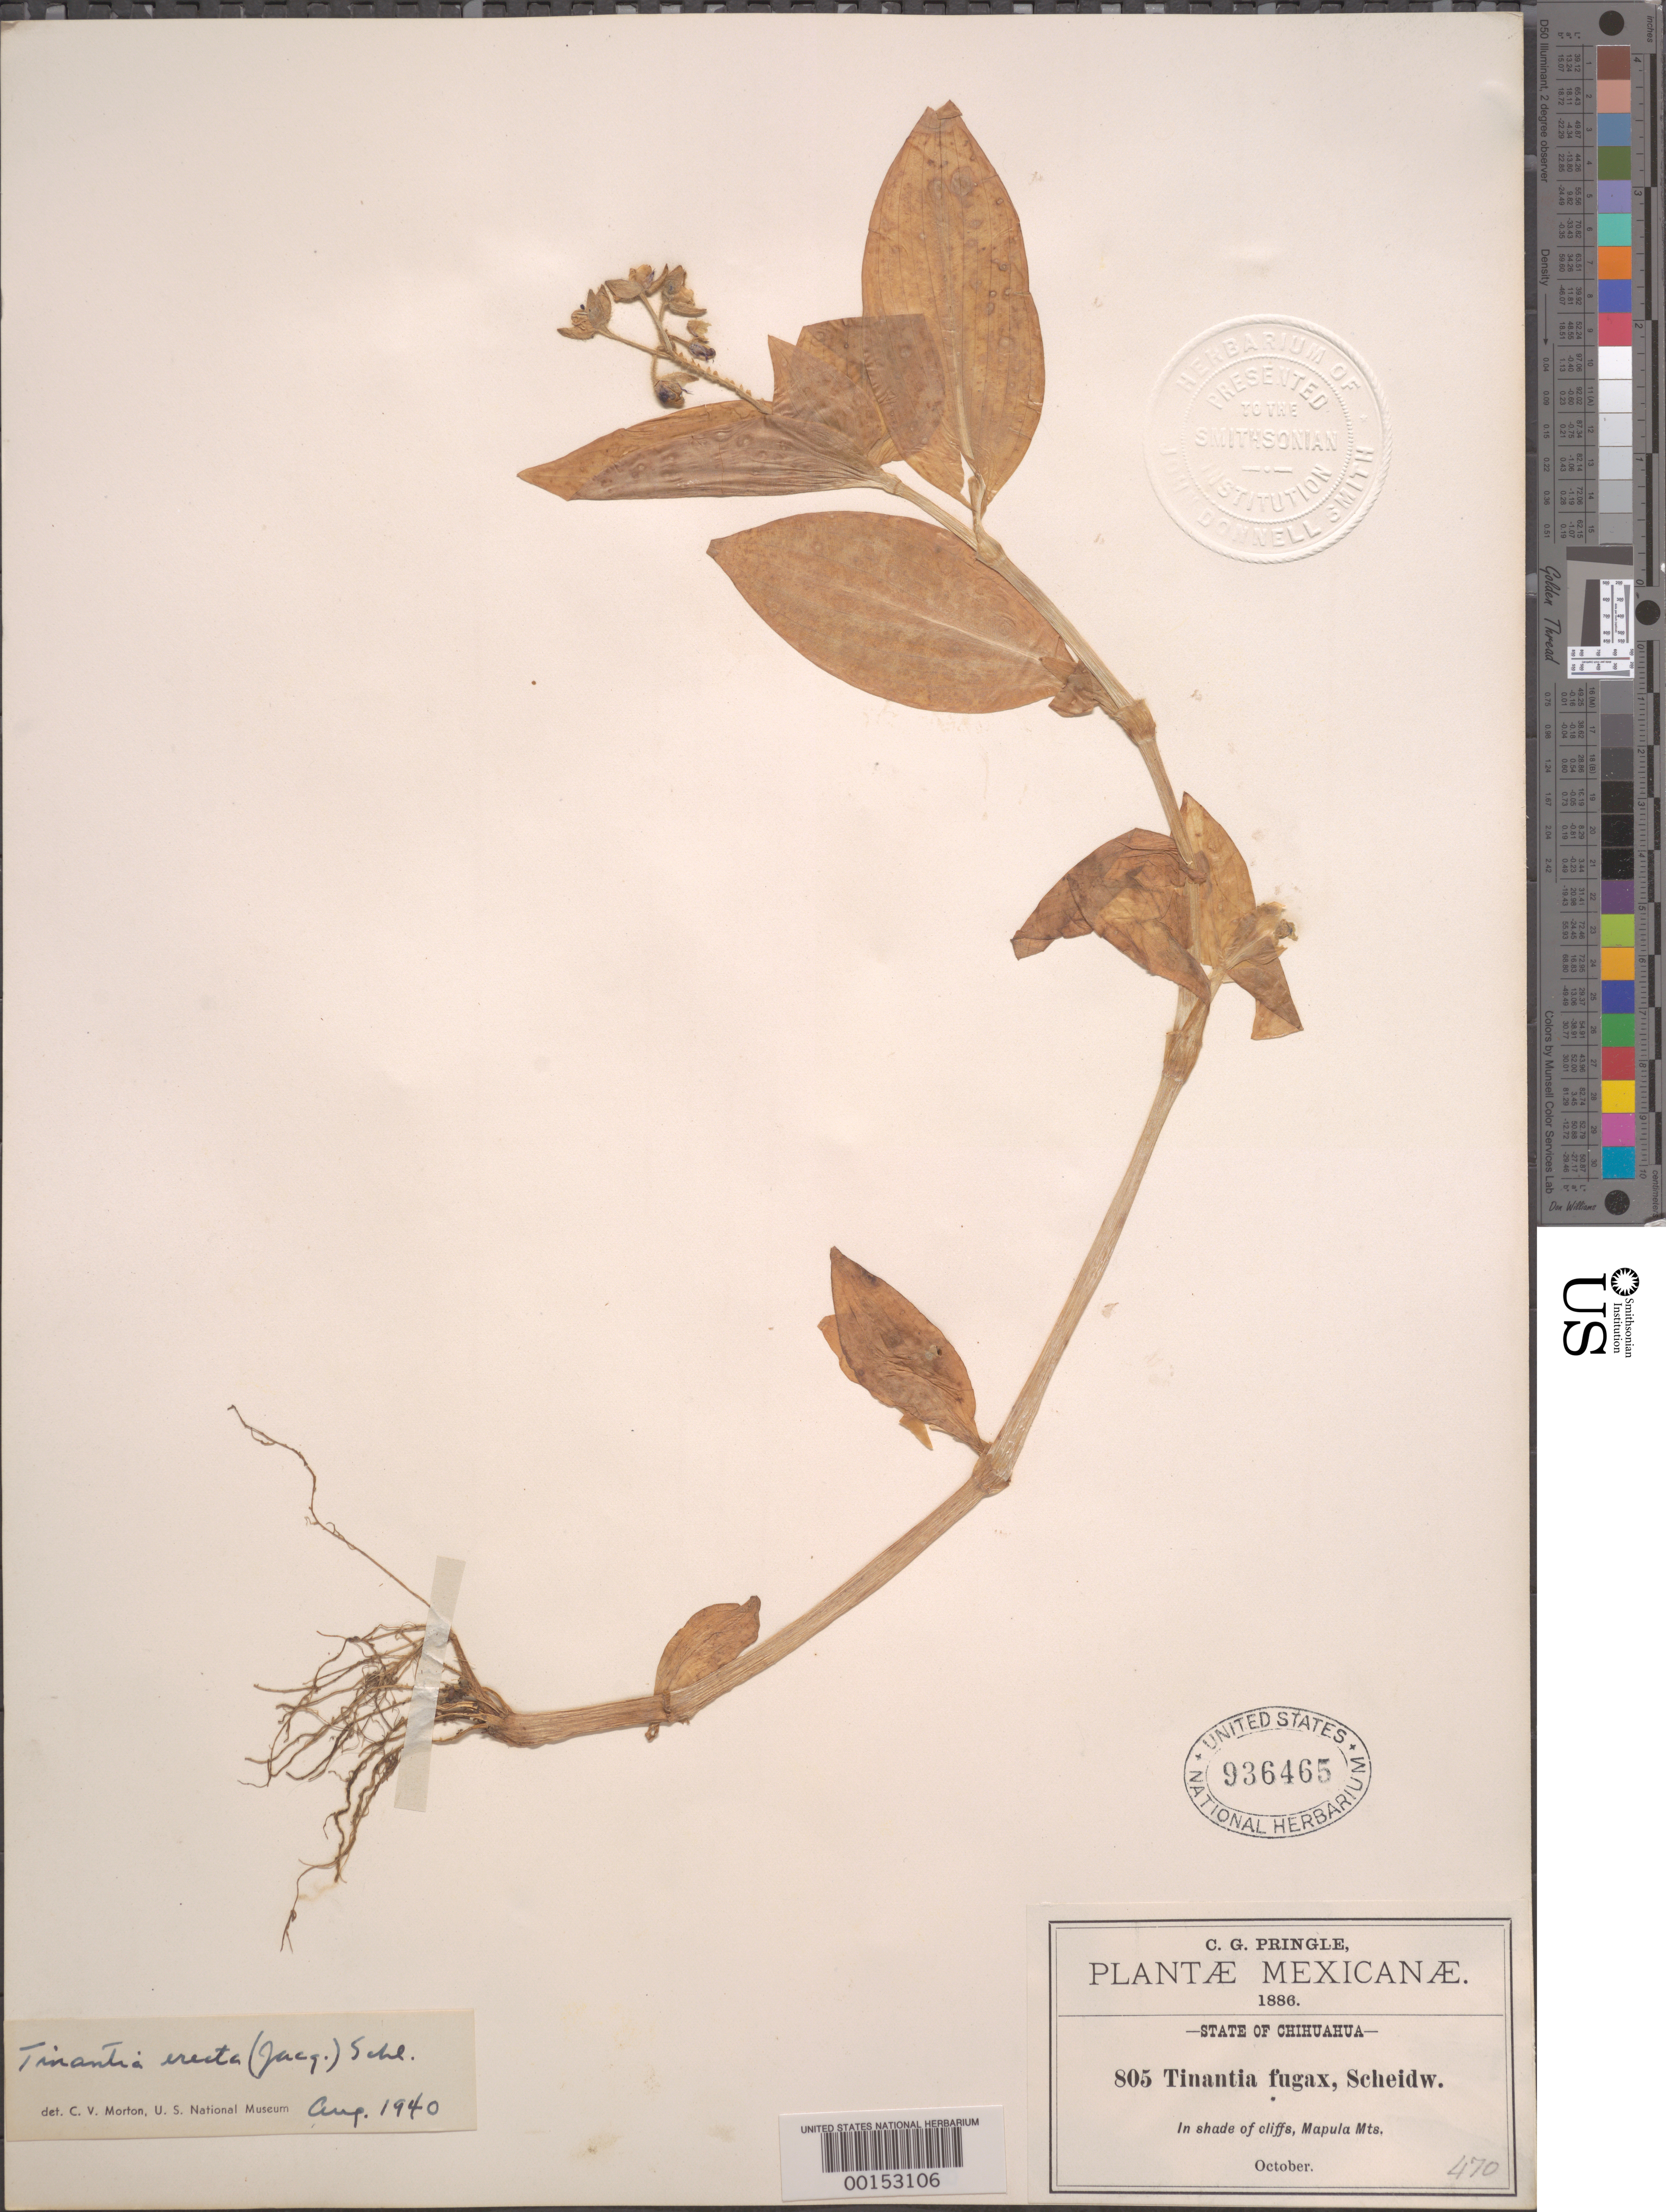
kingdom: Plantae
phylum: Tracheophyta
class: Liliopsida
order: Commelinales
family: Commelinaceae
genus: Tinantia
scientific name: Tinantia erecta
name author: (Jacq.) Fenzl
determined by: Morton, C. V.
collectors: C. G. Pringle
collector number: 805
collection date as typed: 1886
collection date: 1886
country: Mexico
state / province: Chihuahua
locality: Mapula Mtns.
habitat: Shade of cliffs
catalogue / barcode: US 936465